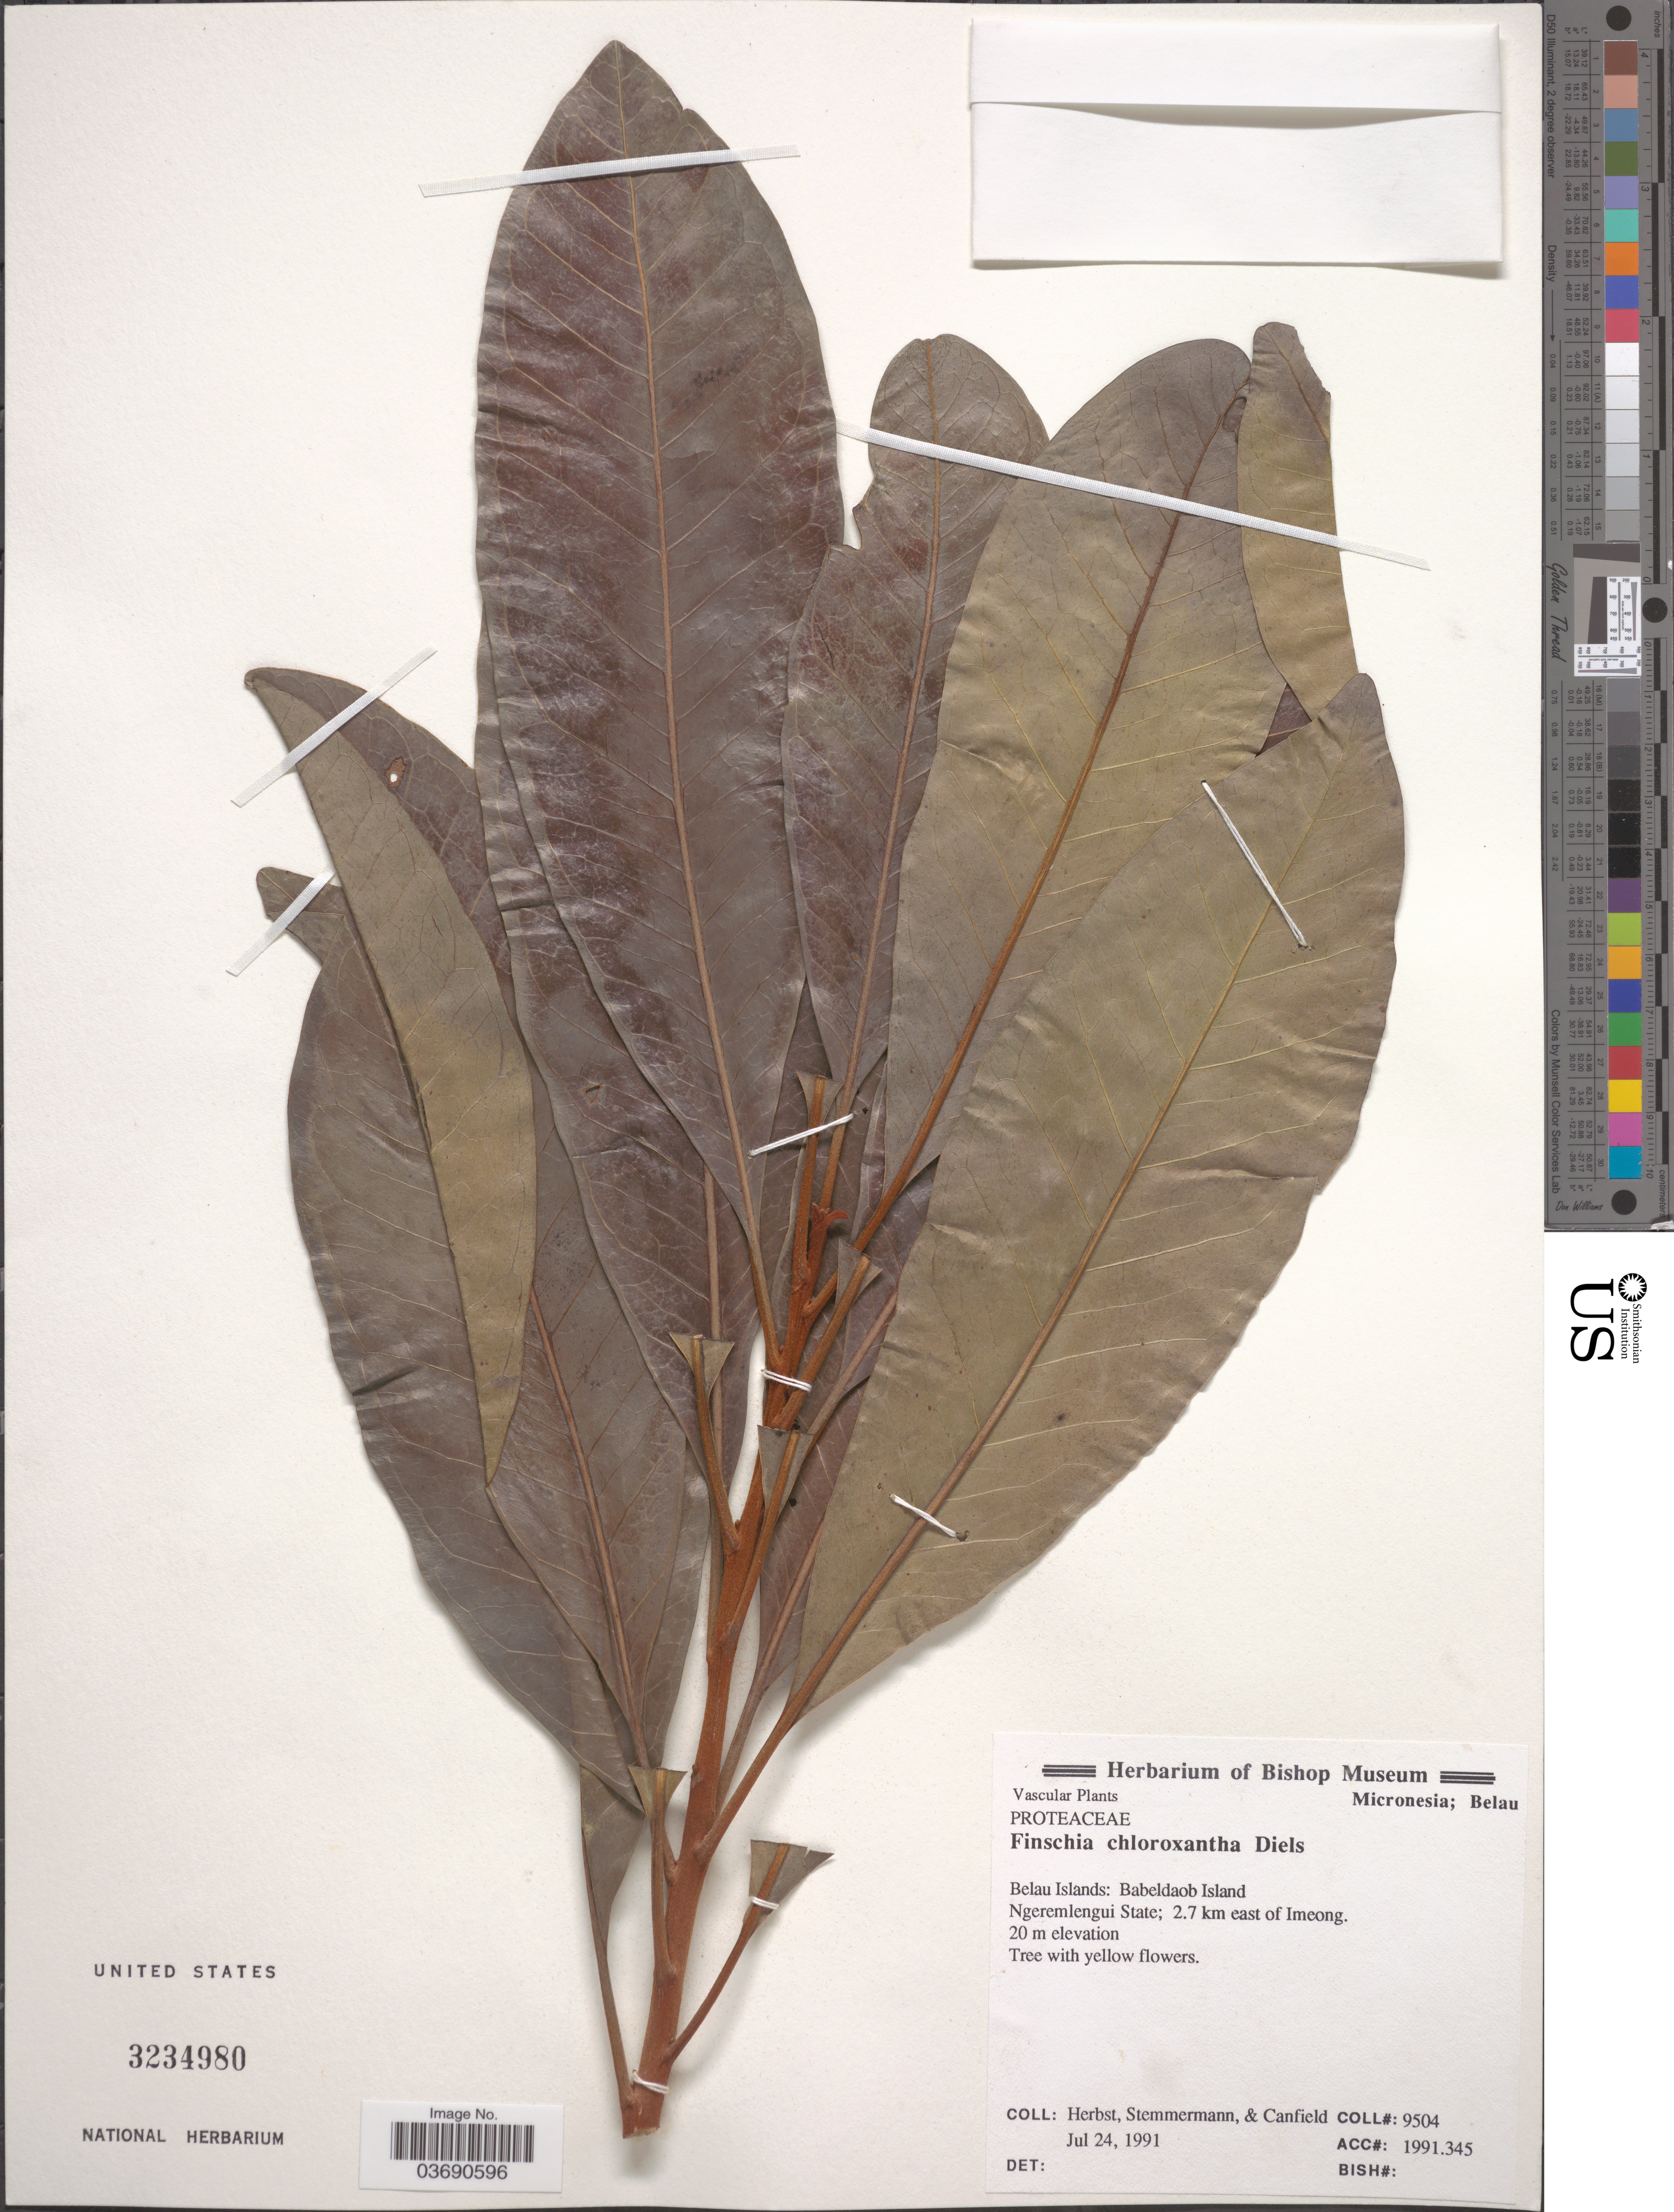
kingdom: Plantae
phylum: Tracheophyta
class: Magnoliopsida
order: Proteales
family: Proteaceae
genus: Finschia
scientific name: Finschia chloroxantha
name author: Diels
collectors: -. Herbst, -. Stemmermann & -. Canfield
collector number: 9504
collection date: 1991-07-24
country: Palau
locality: Micronesia. [unsure placement] Belau Islands: Babeldaob Island. Ngeremlengui State; 2.7 km east of Imeong.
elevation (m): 20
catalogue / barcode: US 3234980